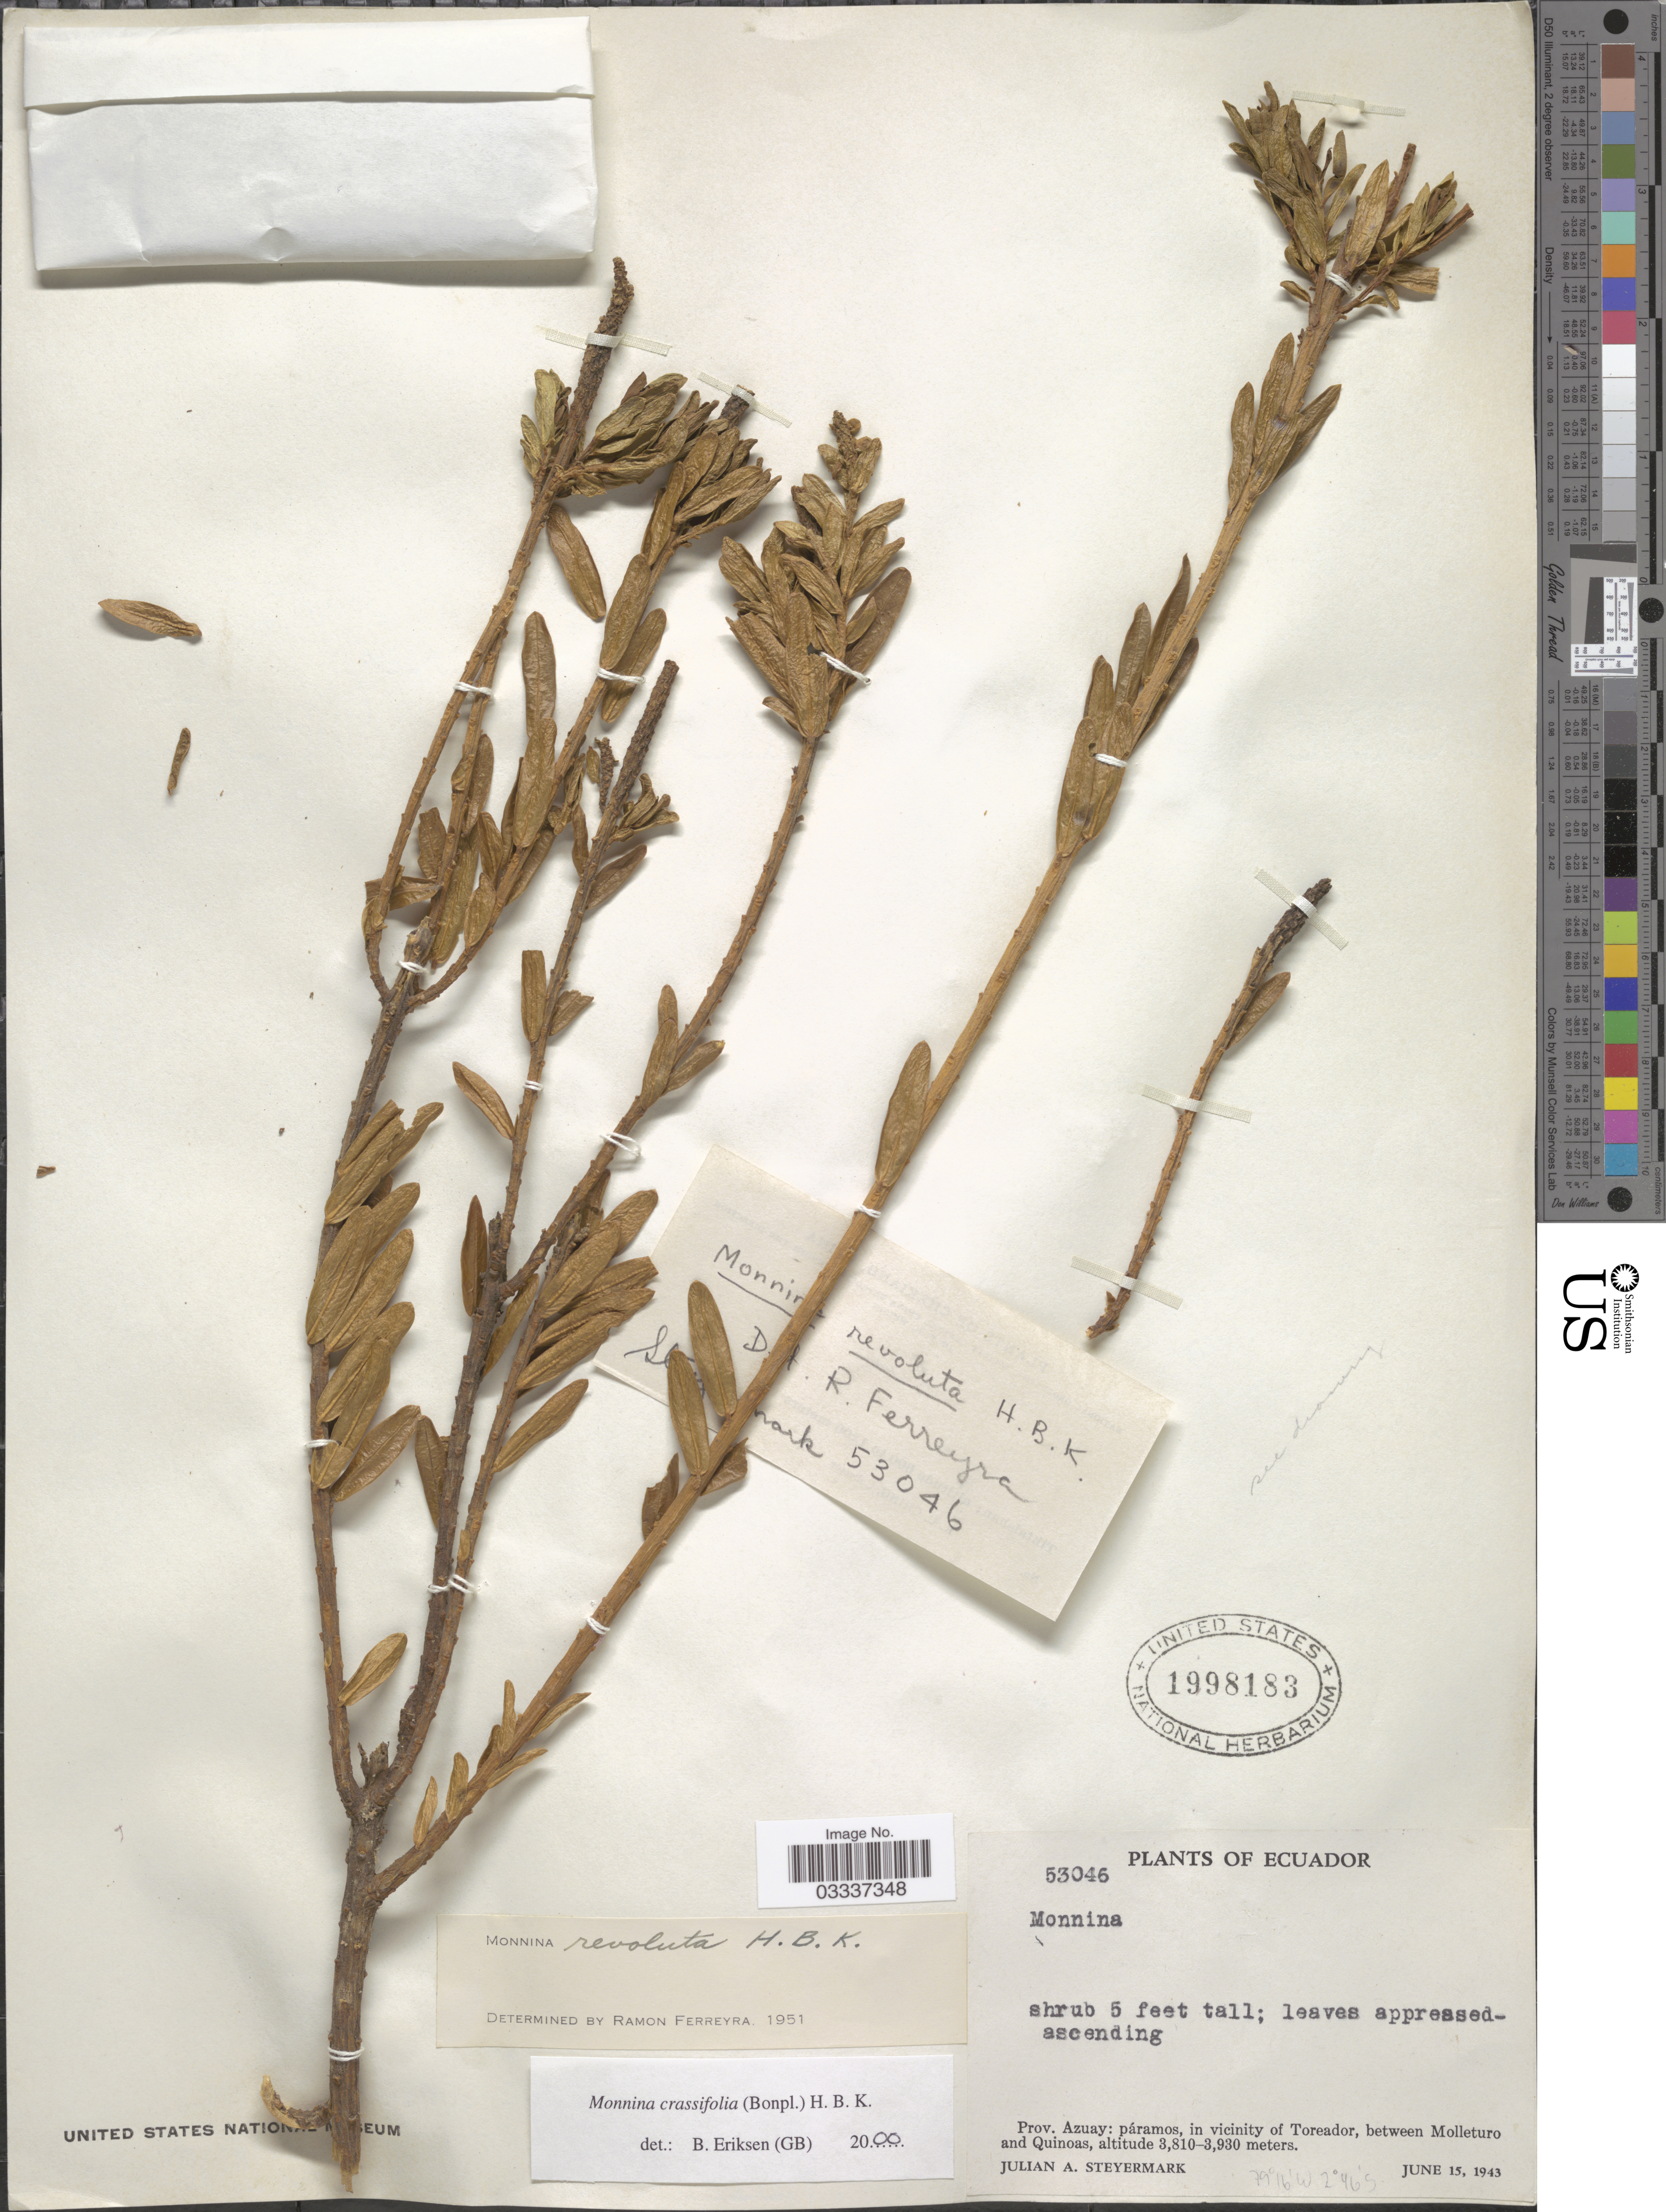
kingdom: Plantae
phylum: Tracheophyta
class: Magnoliopsida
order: Fabales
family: Polygalaceae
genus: Monnina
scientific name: Monnina crassifolia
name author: (Bonpl.) Kunth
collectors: J. Steyermark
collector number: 53046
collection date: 1943-06-15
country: Ecuador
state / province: Azuay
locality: Páramos, in vicinity of Toreador, between Molleturo and Quinoas.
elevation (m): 3810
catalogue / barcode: US 1998183